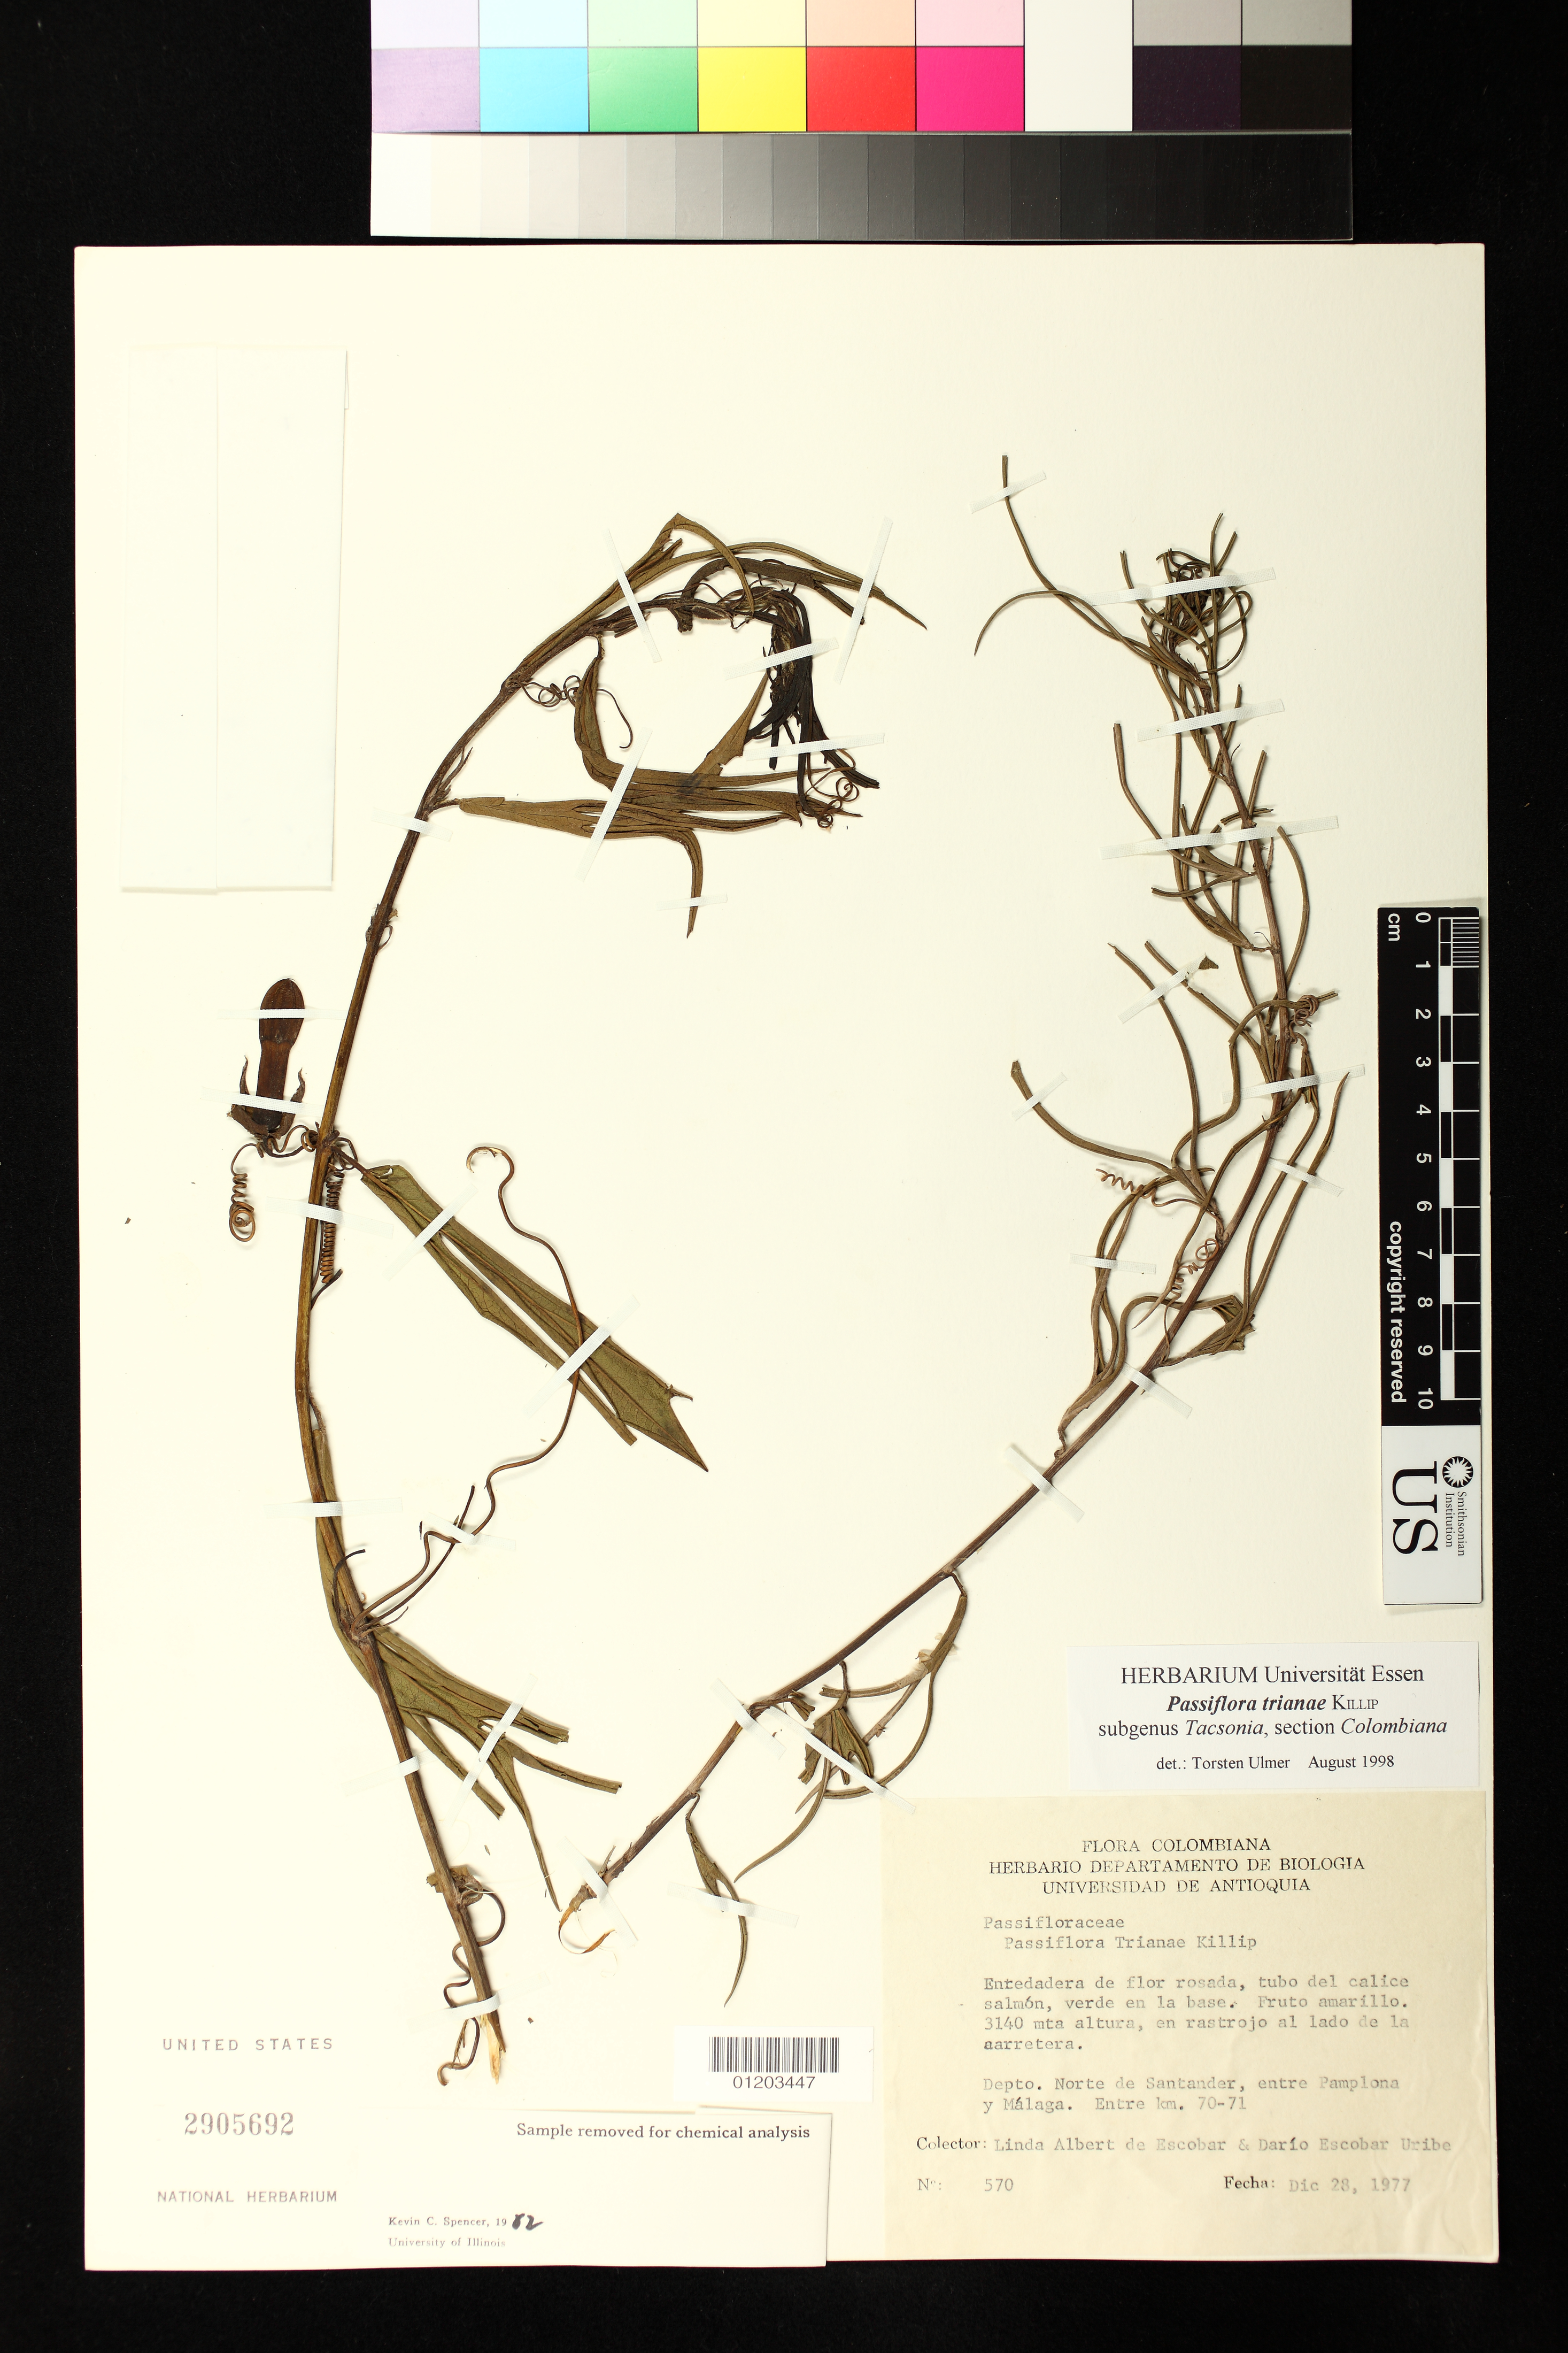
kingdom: Plantae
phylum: Tracheophyta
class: Magnoliopsida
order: Malpighiales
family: Passifloraceae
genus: Passiflora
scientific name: Passiflora trianae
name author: Killip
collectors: L. K. de Escobar & D. E. Uribe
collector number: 570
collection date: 1977-12-28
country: Colombia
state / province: Norte de Santander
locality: entre Pamplona y Malaga. Entre km. 70-71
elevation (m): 3140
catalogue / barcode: US 2905692